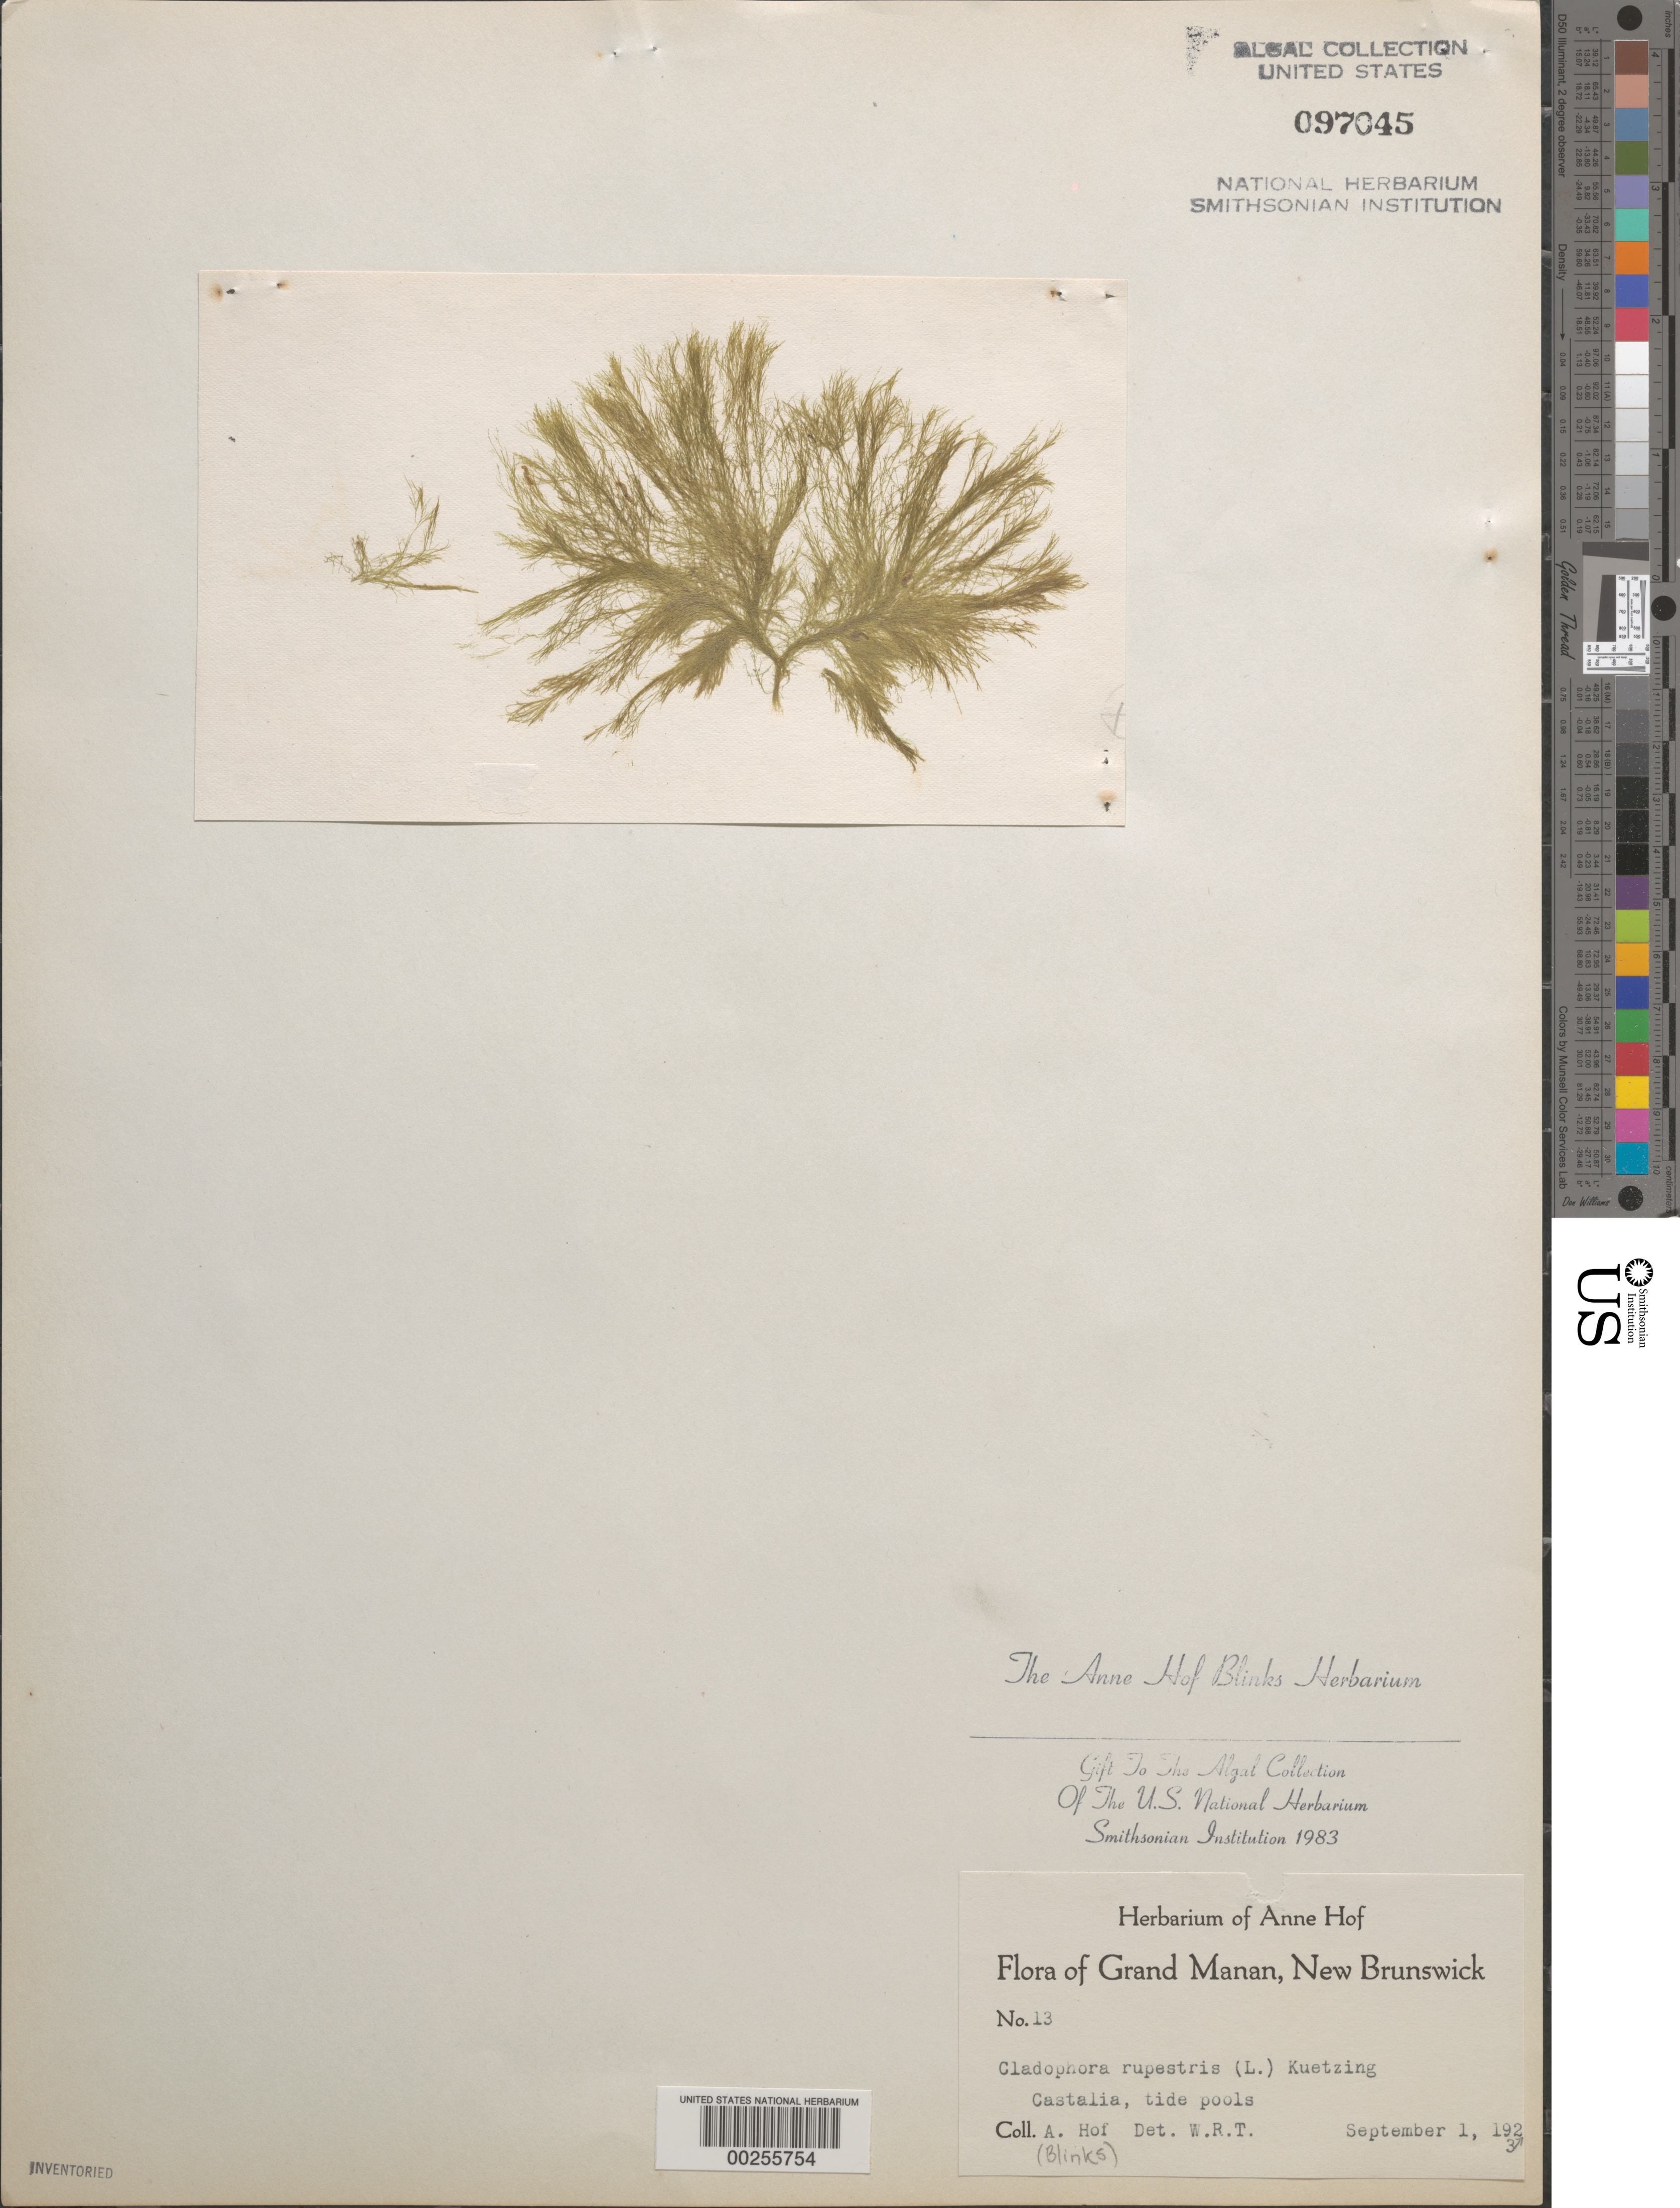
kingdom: Plantae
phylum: Chlorophyta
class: Ulvophyceae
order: Cladophorales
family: Cladophoraceae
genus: Cladophora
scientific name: Cladophora rupestris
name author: (Roth) Kütz.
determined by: Taylor, William R.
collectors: A. Blinks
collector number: AHB 13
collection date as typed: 01 Sep 1923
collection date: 1923-09-01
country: Canada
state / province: New Brunswick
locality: Grand manan, castalia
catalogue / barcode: US 97045